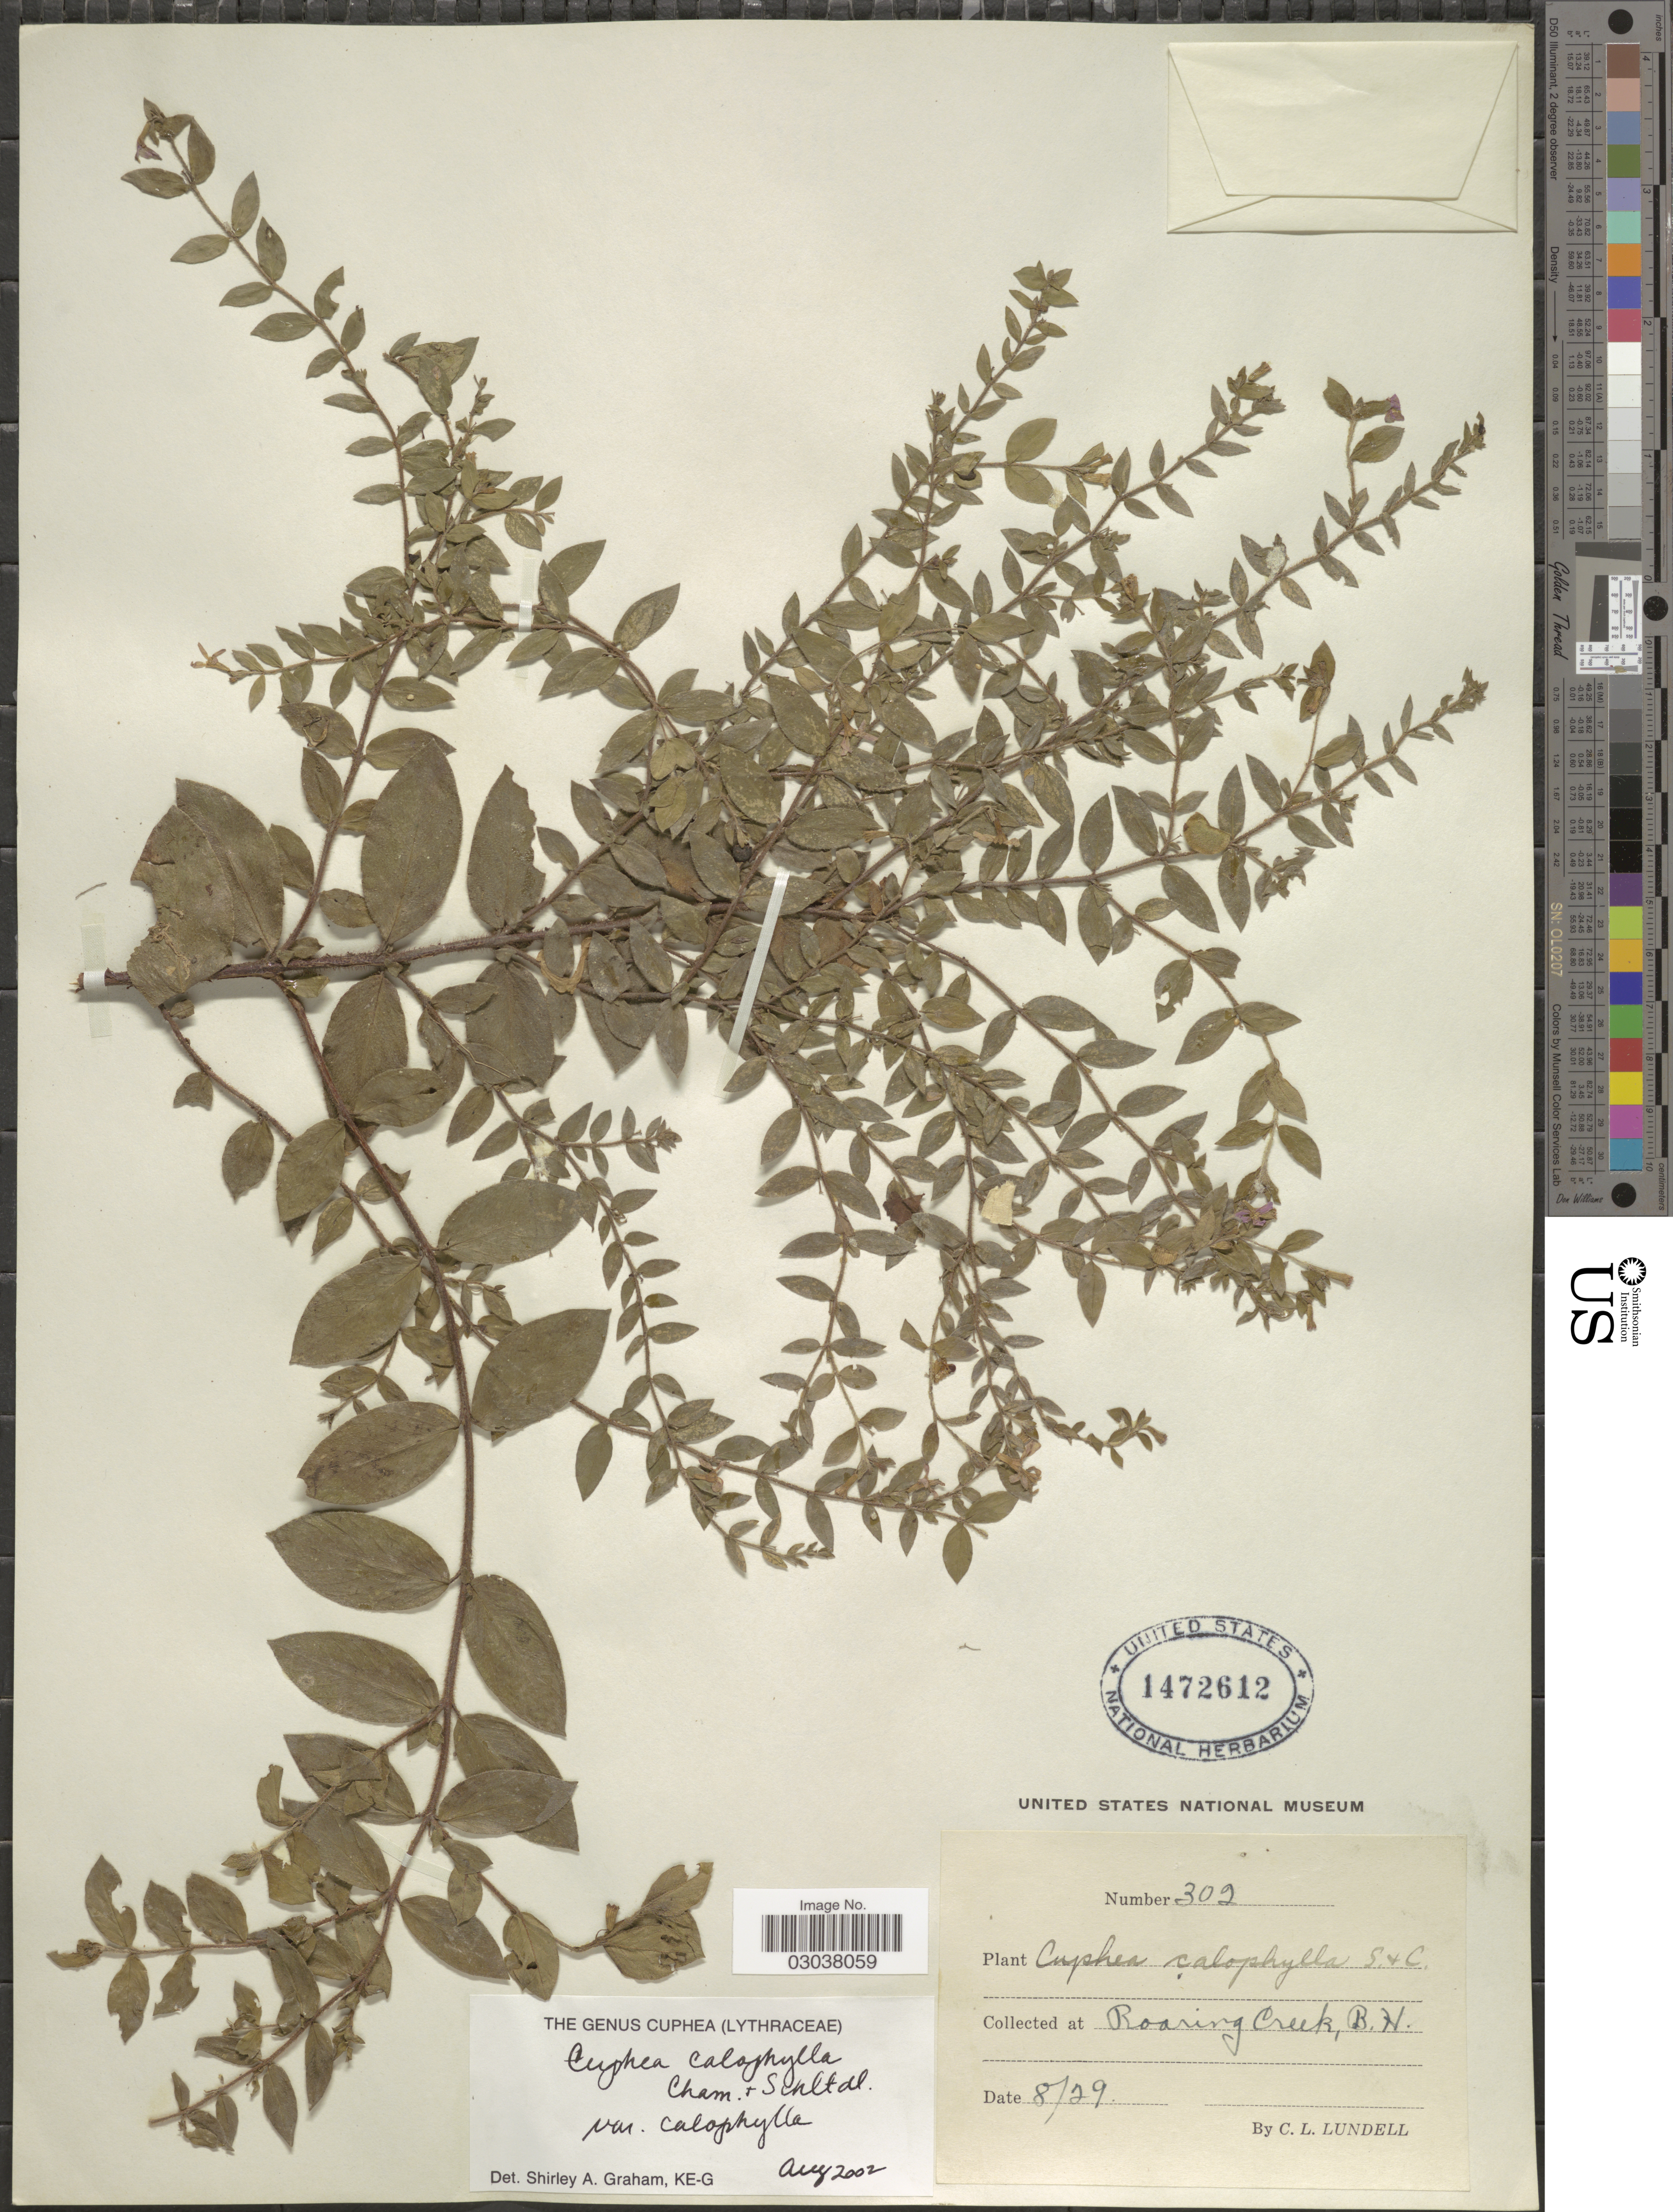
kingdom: Plantae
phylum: Tracheophyta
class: Magnoliopsida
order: Myrtales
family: Lythraceae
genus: Cuphea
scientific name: Cuphea calophylla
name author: Cham. & Schltdl.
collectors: C. L. Lundell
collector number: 302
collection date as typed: Transcribed d/m/y: /8/29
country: Belize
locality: Roaring Creek, B. H.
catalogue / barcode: US 1472612